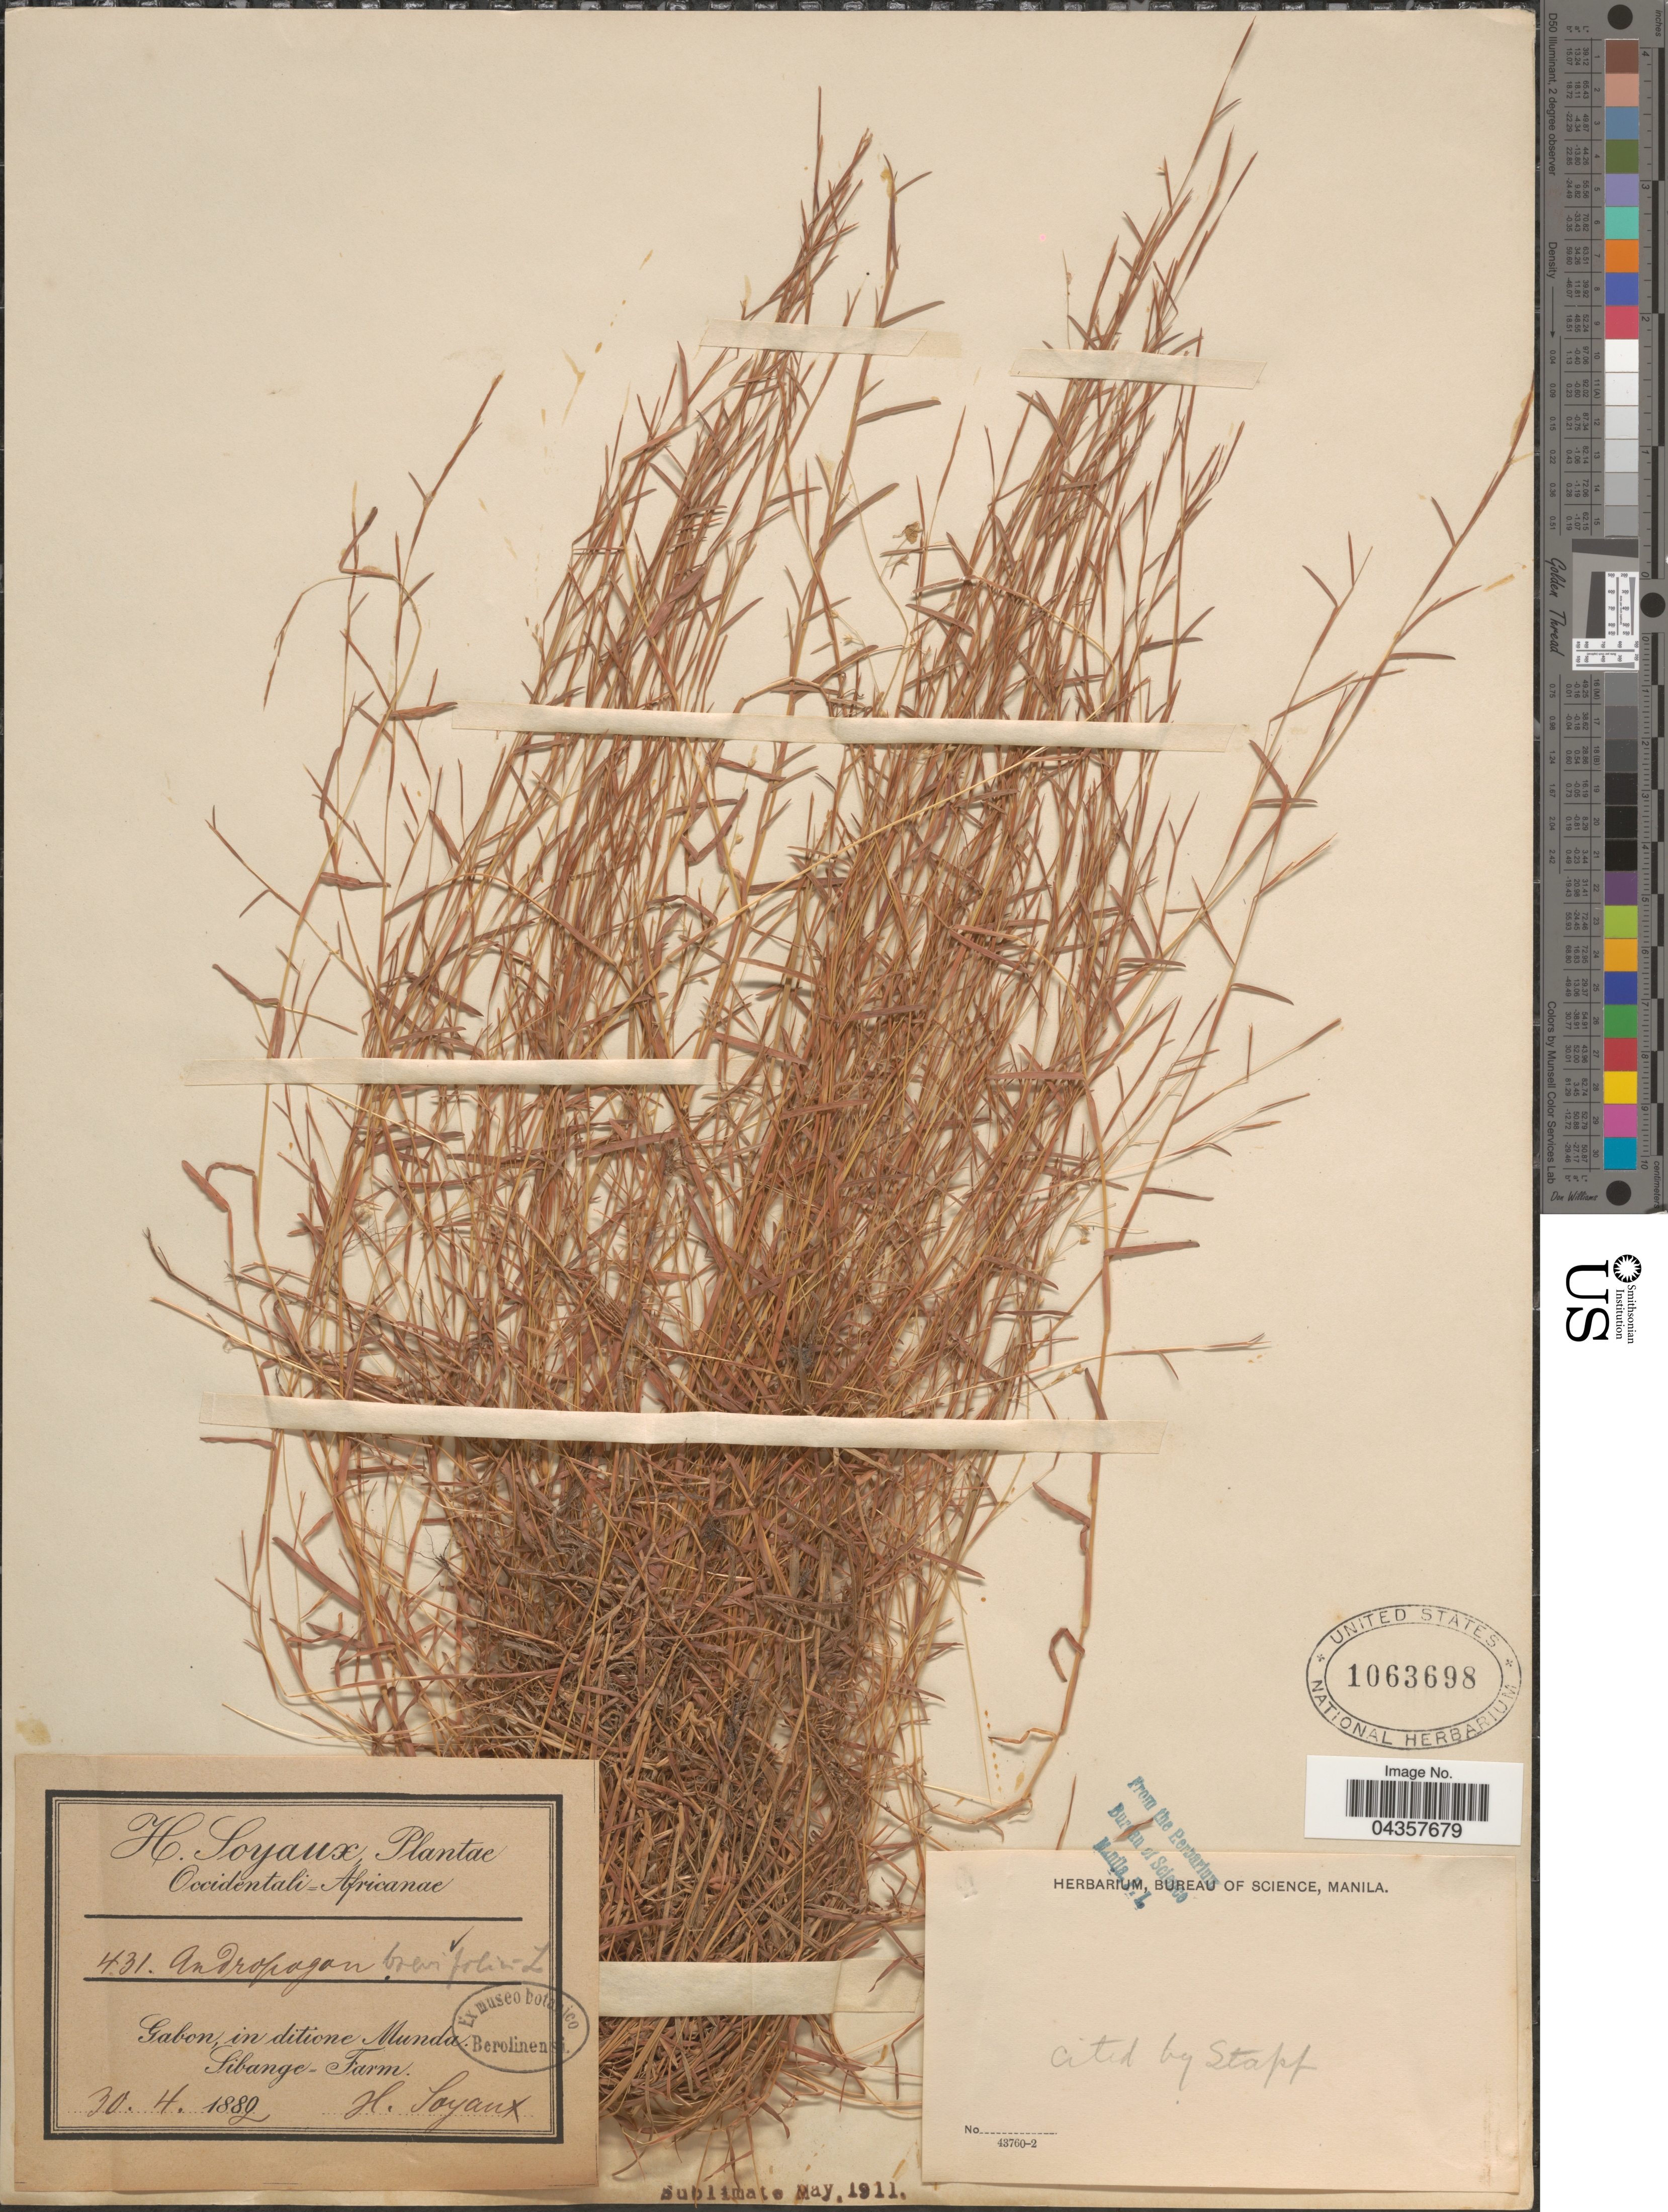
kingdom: Plantae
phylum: Tracheophyta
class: Liliopsida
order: Poales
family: Poaceae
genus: Schizachyrium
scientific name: Schizachyrium brevifolium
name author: (Sw.) Nees ex Büse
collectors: H. Soyaux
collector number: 431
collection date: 1889-04-30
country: Gabon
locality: Occidentali-Africanae. Gabon in ditione Munda Sibange - Farm.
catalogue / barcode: US 1063698